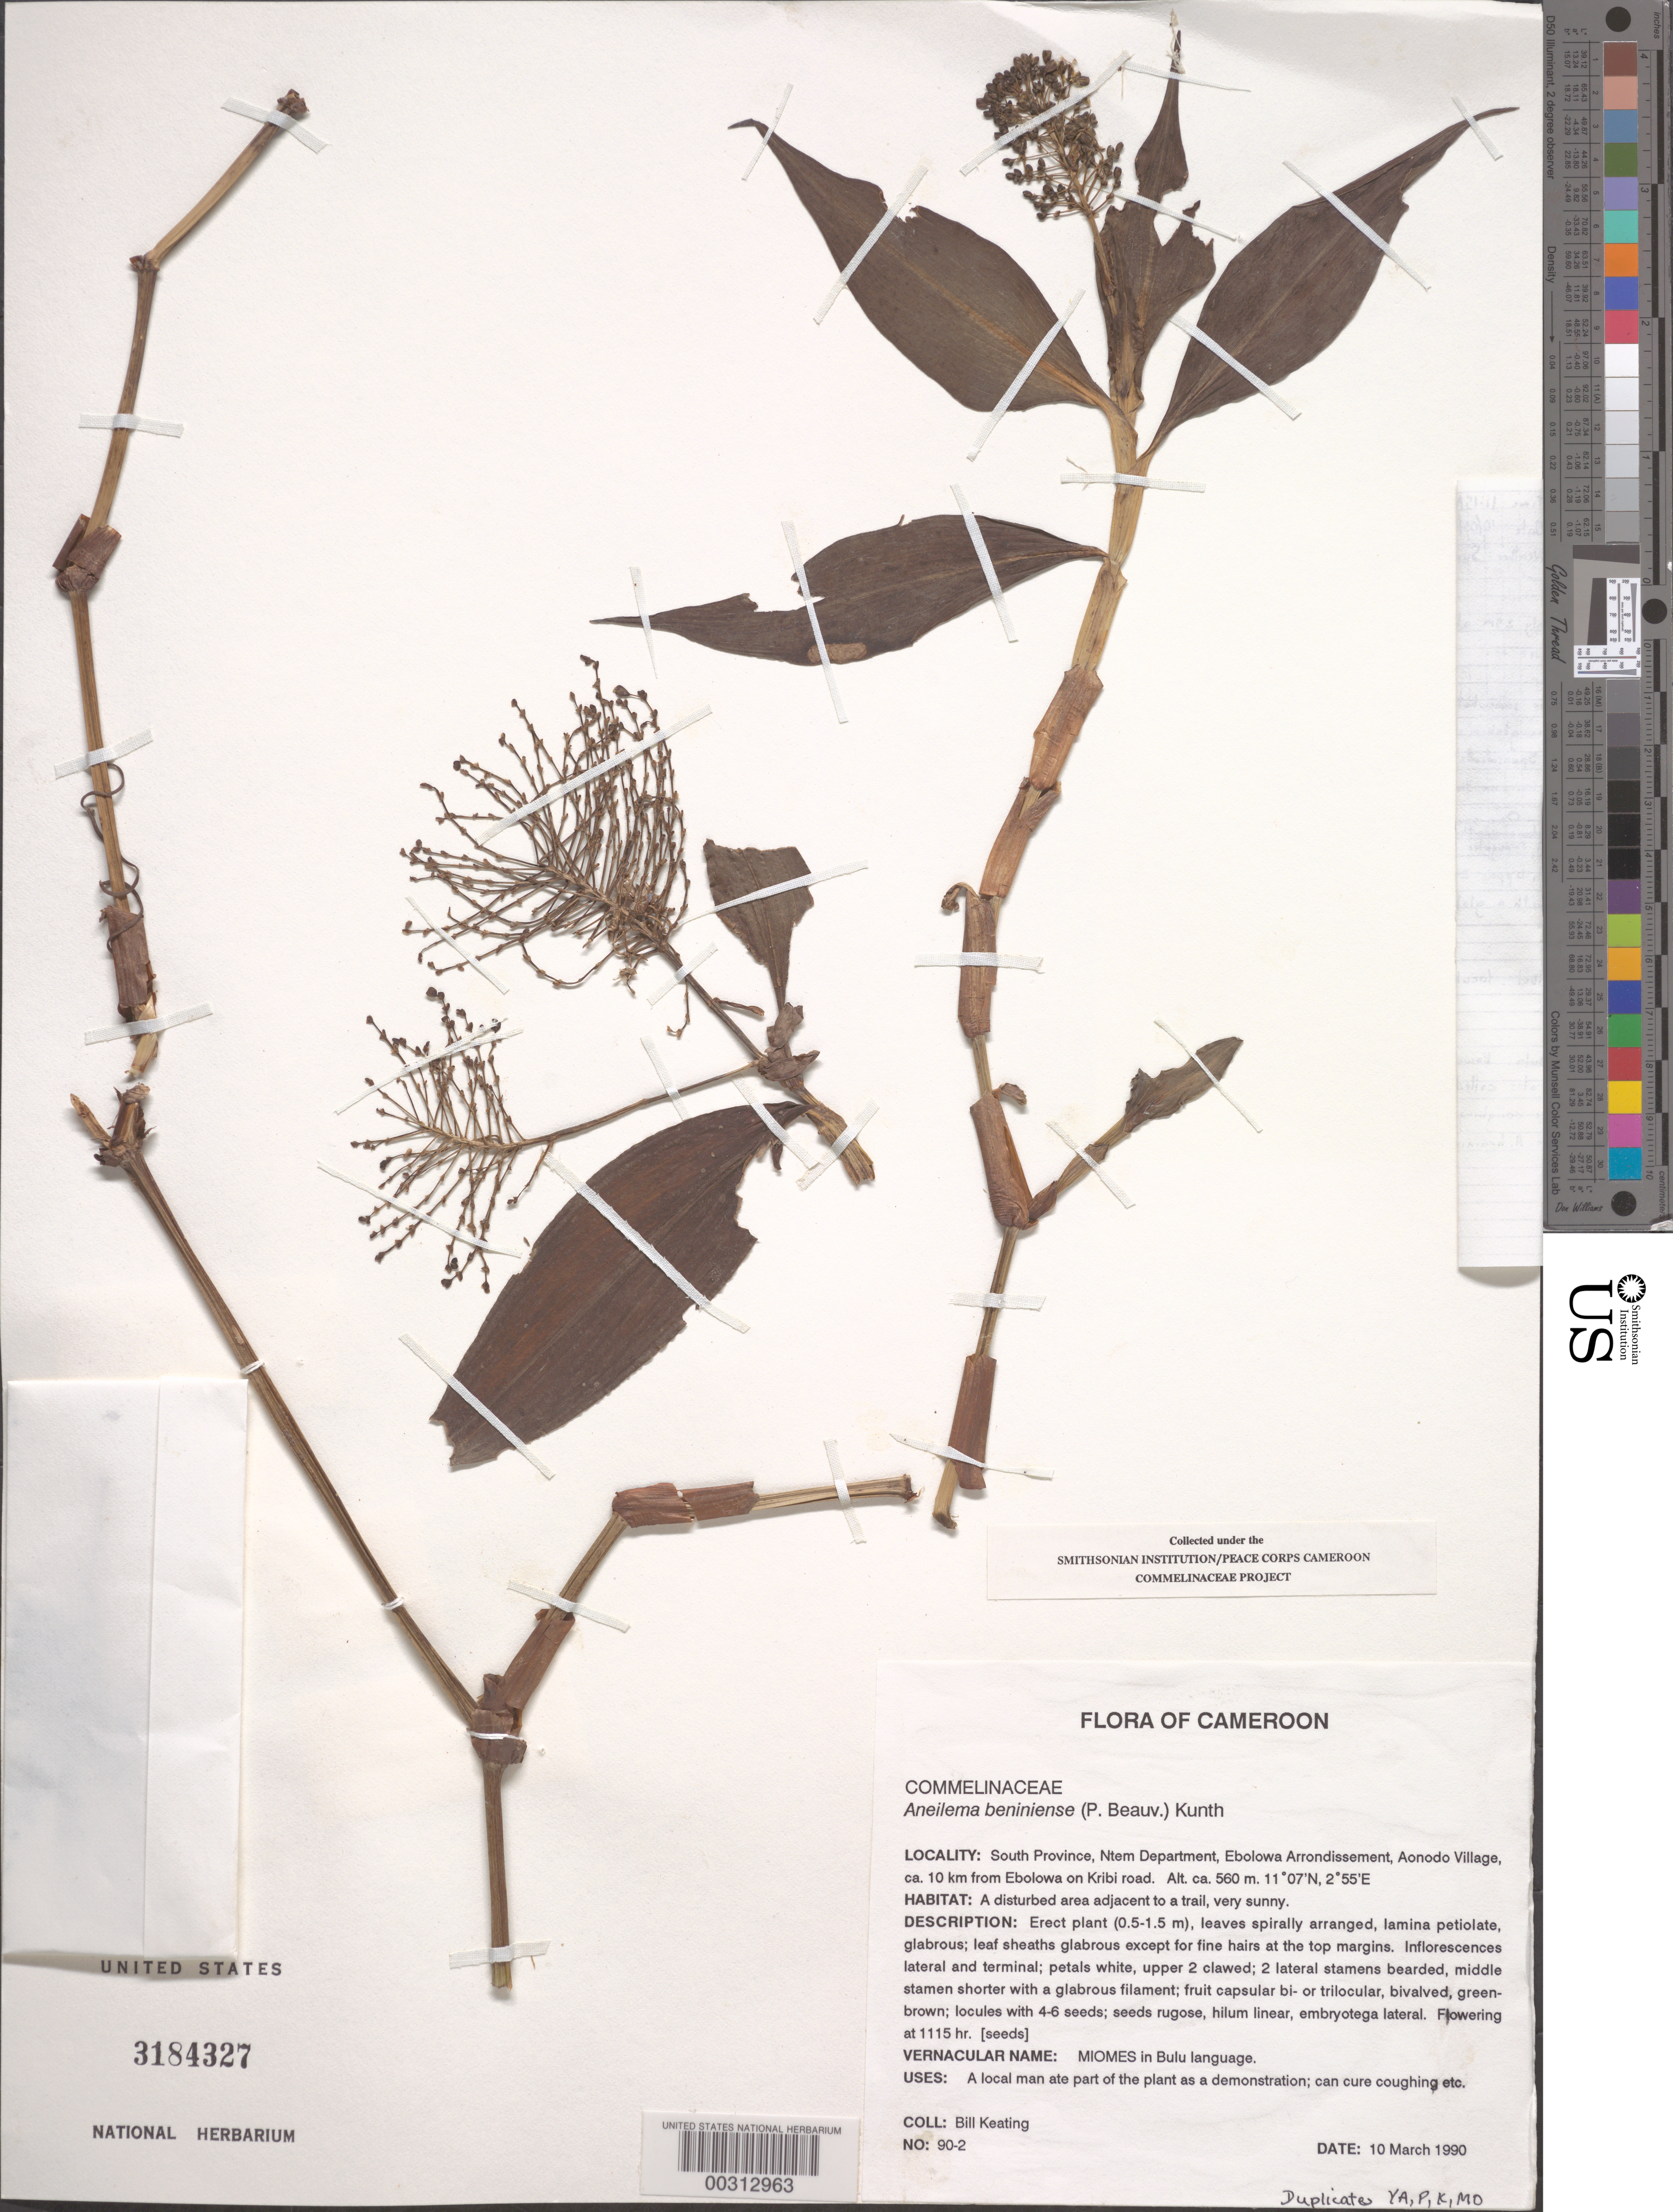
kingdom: Plantae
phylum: Tracheophyta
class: Liliopsida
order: Commelinales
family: Commelinaceae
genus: Aneilema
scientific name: Aneilema beniniense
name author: (P. Beauv.) Kunth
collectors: B. Keating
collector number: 90-2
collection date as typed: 10 Mar 1990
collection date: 1990-03-10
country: Cameroon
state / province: Sud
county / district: Ntem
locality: Ebolowa arrondissement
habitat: A distrubed area adjacent to a trail very sunny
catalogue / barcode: US 3184327